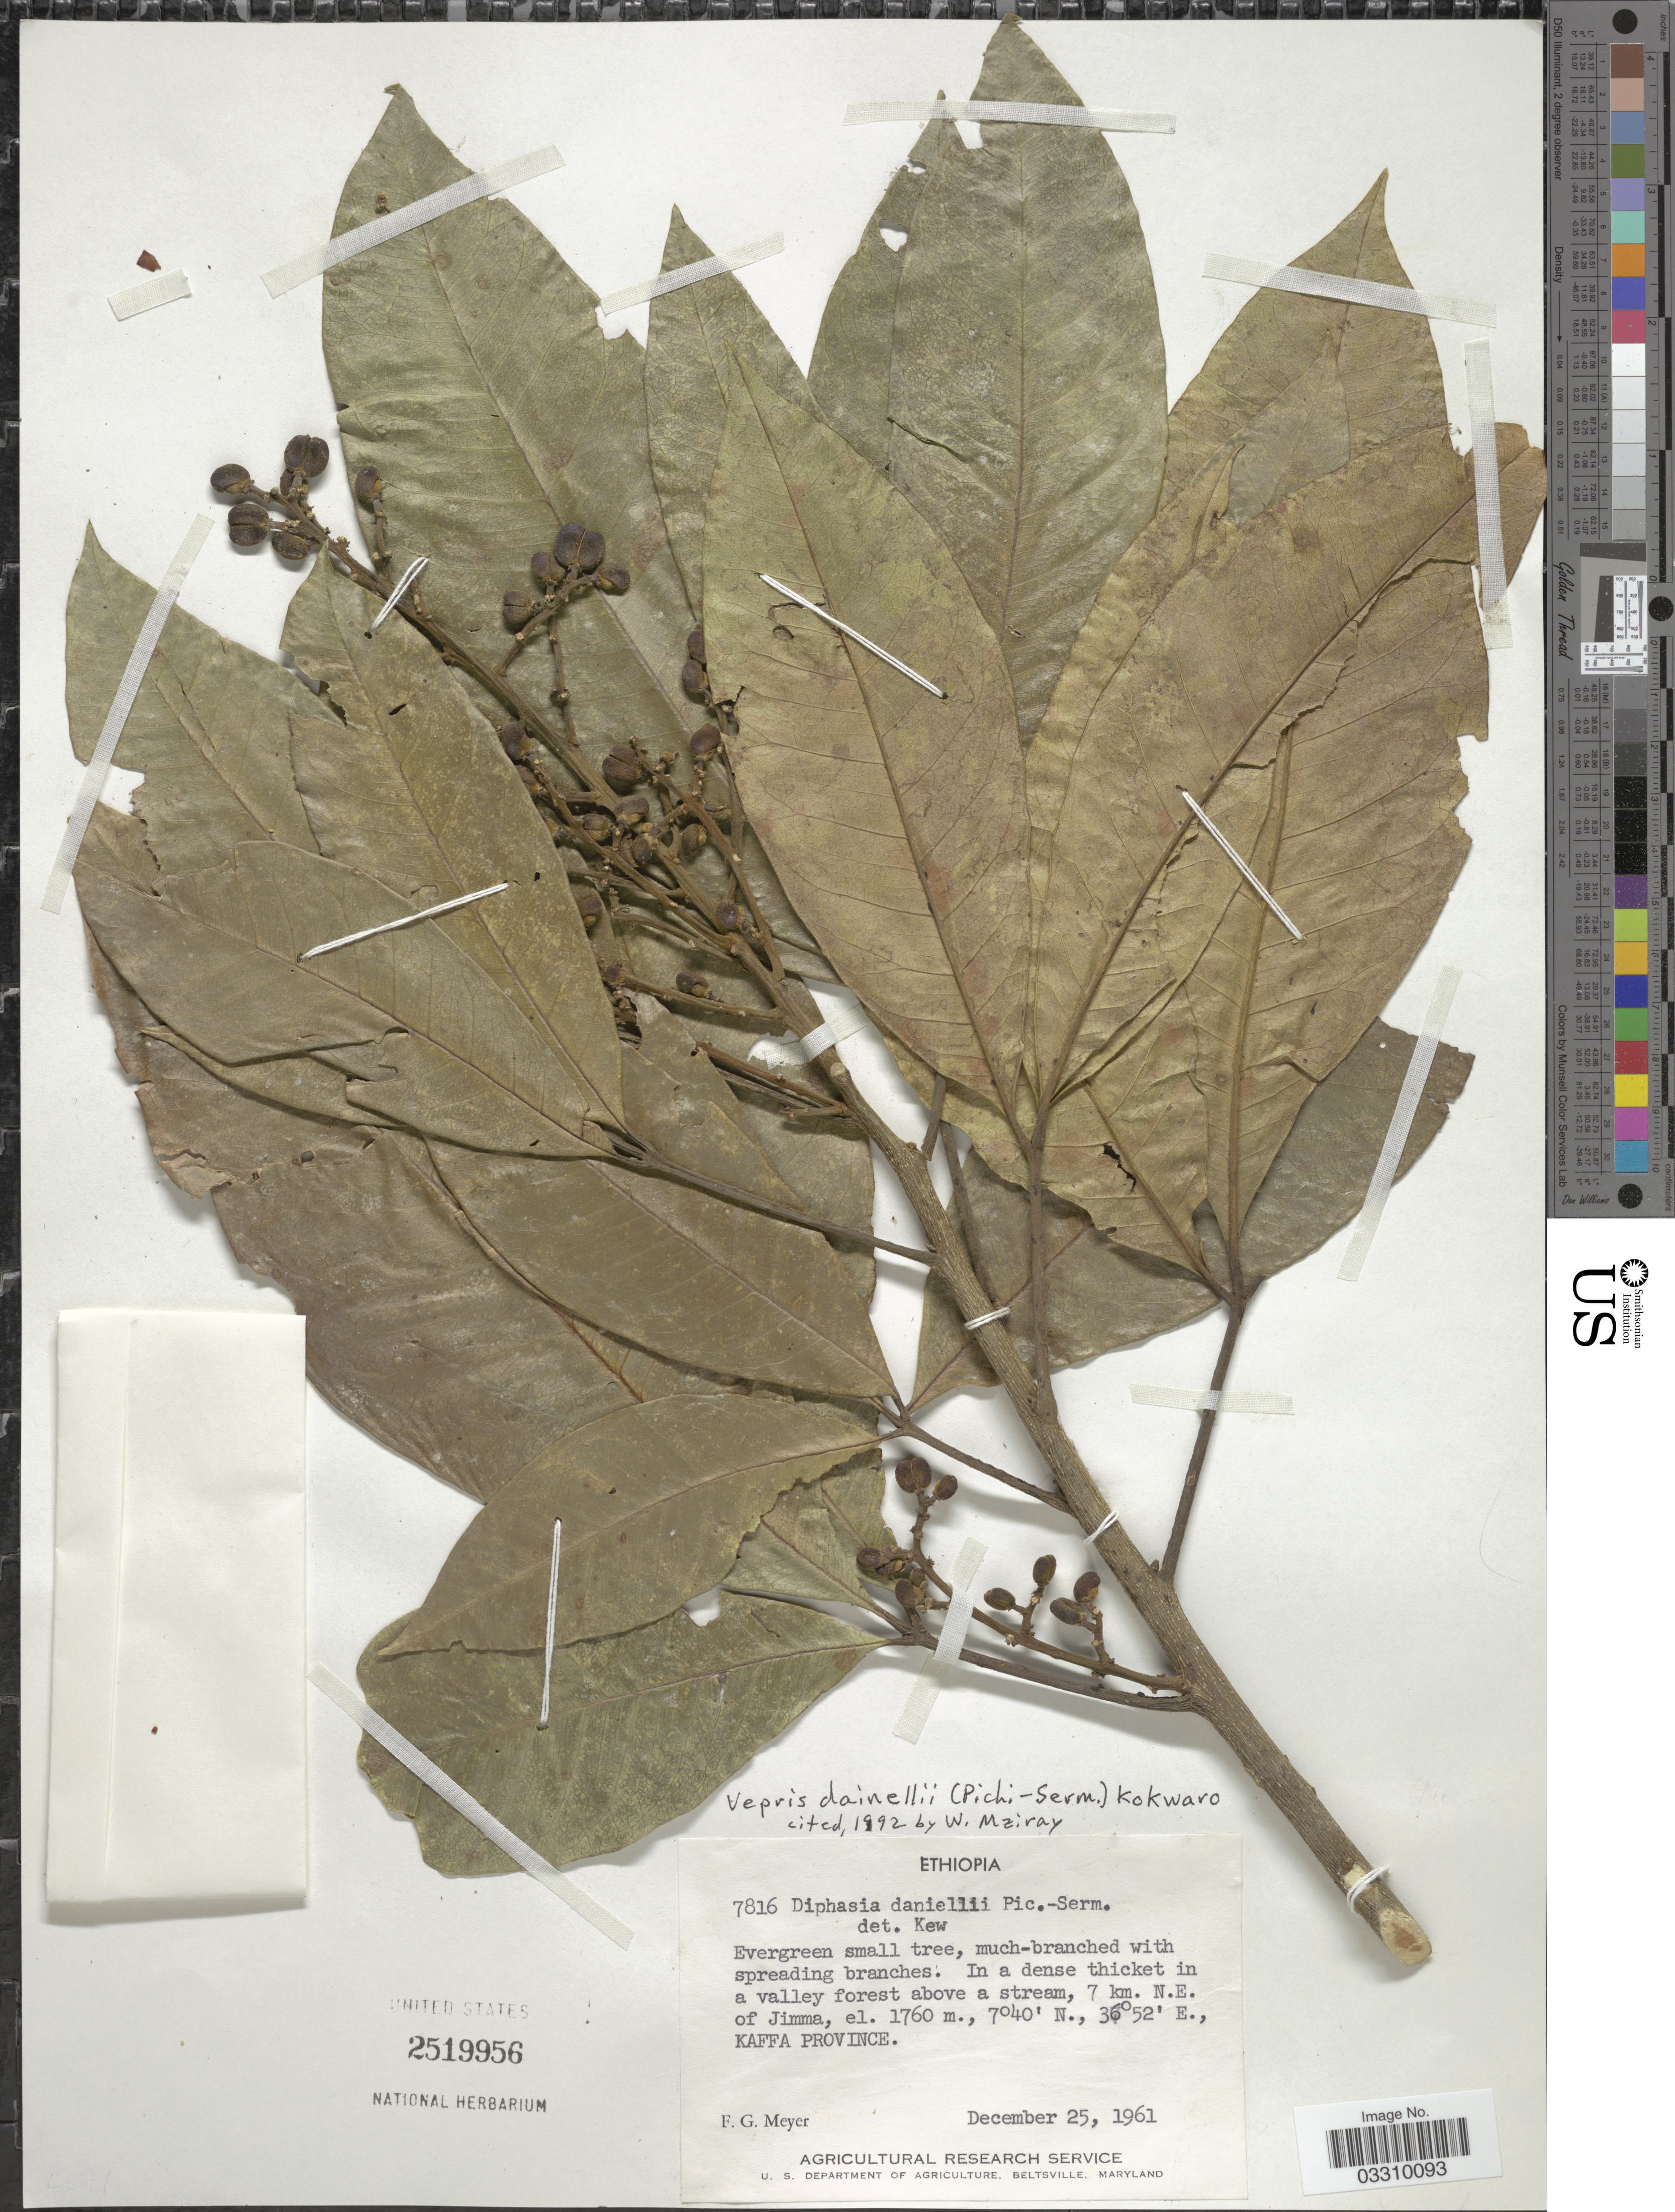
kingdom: Plantae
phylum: Tracheophyta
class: Magnoliopsida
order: Sapindales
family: Rutaceae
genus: Vepris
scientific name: Vepris dainellii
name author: (Pic. Serm.) Mziray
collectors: F. G. Meyer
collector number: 7816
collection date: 1961-12-25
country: Ethiopia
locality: In a dense thicket in a valley forest above a stream, 7 km. N.E. of Jimma, Kaffa Province.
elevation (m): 1760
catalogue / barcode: US 2519956